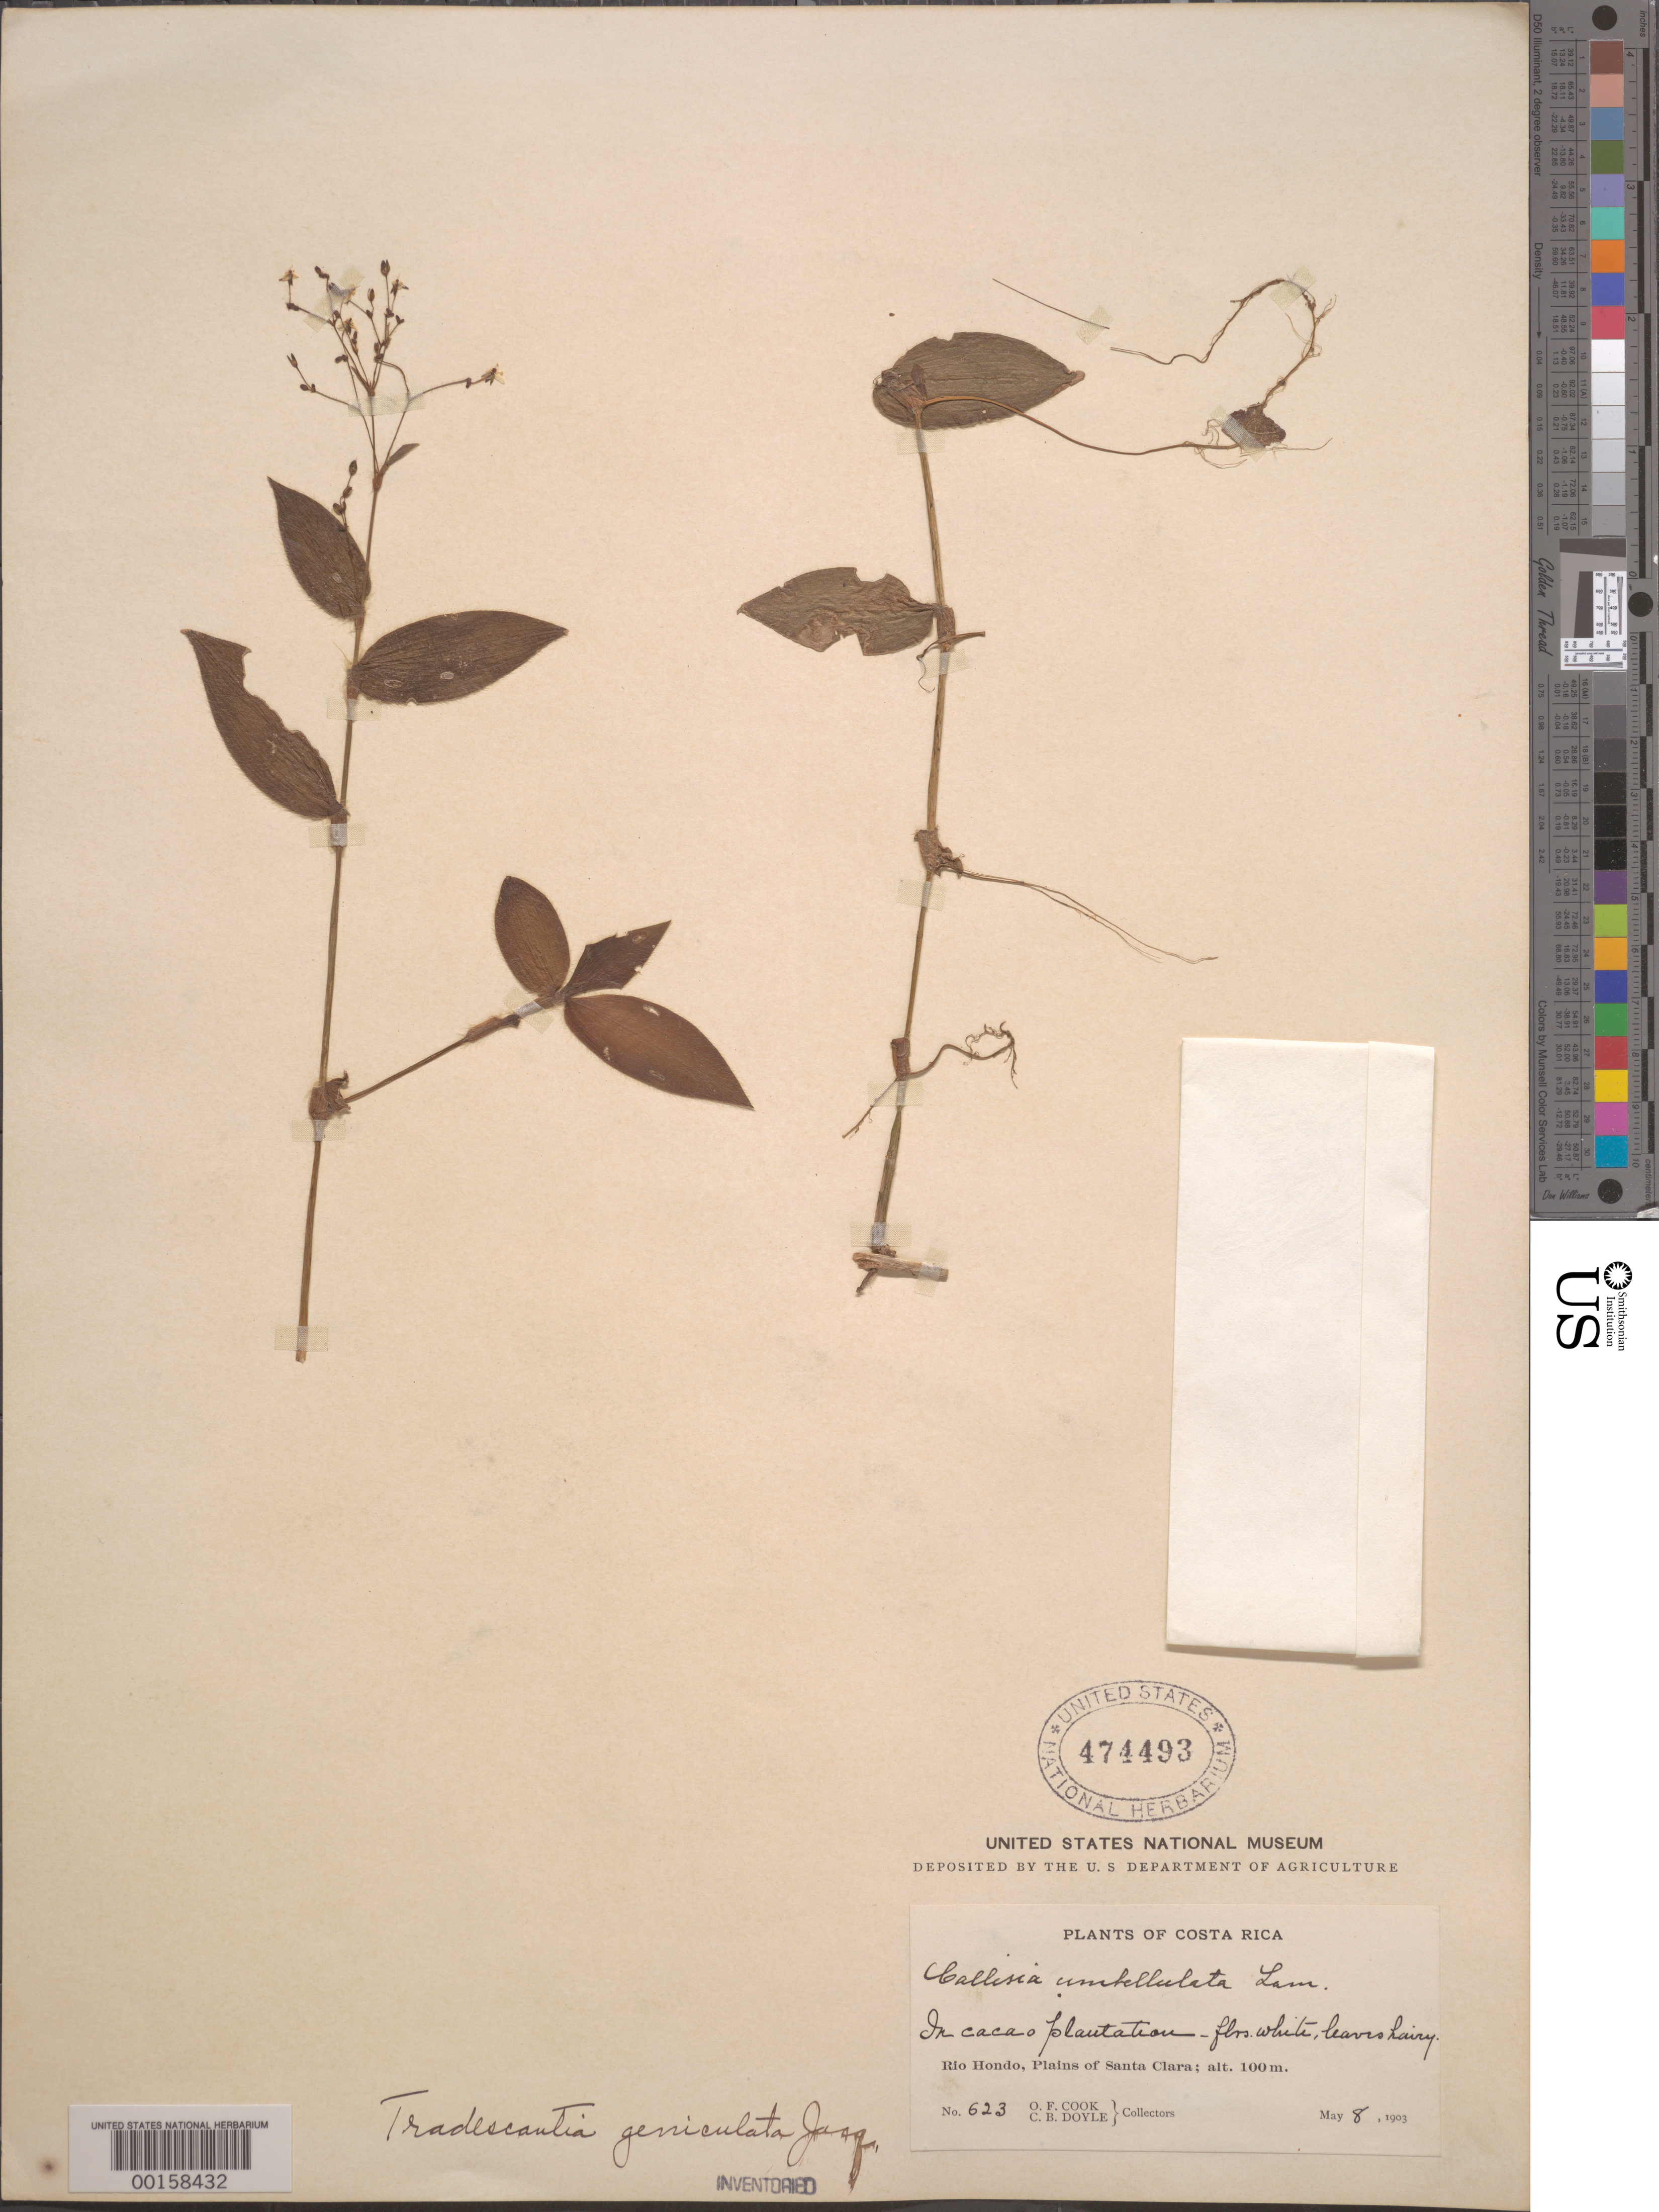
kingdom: Plantae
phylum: Tracheophyta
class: Liliopsida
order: Commelinales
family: Commelinaceae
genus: Gibasis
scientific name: Gibasis geniculata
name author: (Jacq.) Rohweder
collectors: O. F. Cook & C. Doyle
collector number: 623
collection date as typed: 08 May 1903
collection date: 1903-05-08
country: Costa Rica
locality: Rio Hondo, Santa Clara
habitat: Cacao plantation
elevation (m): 100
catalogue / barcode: US 474493